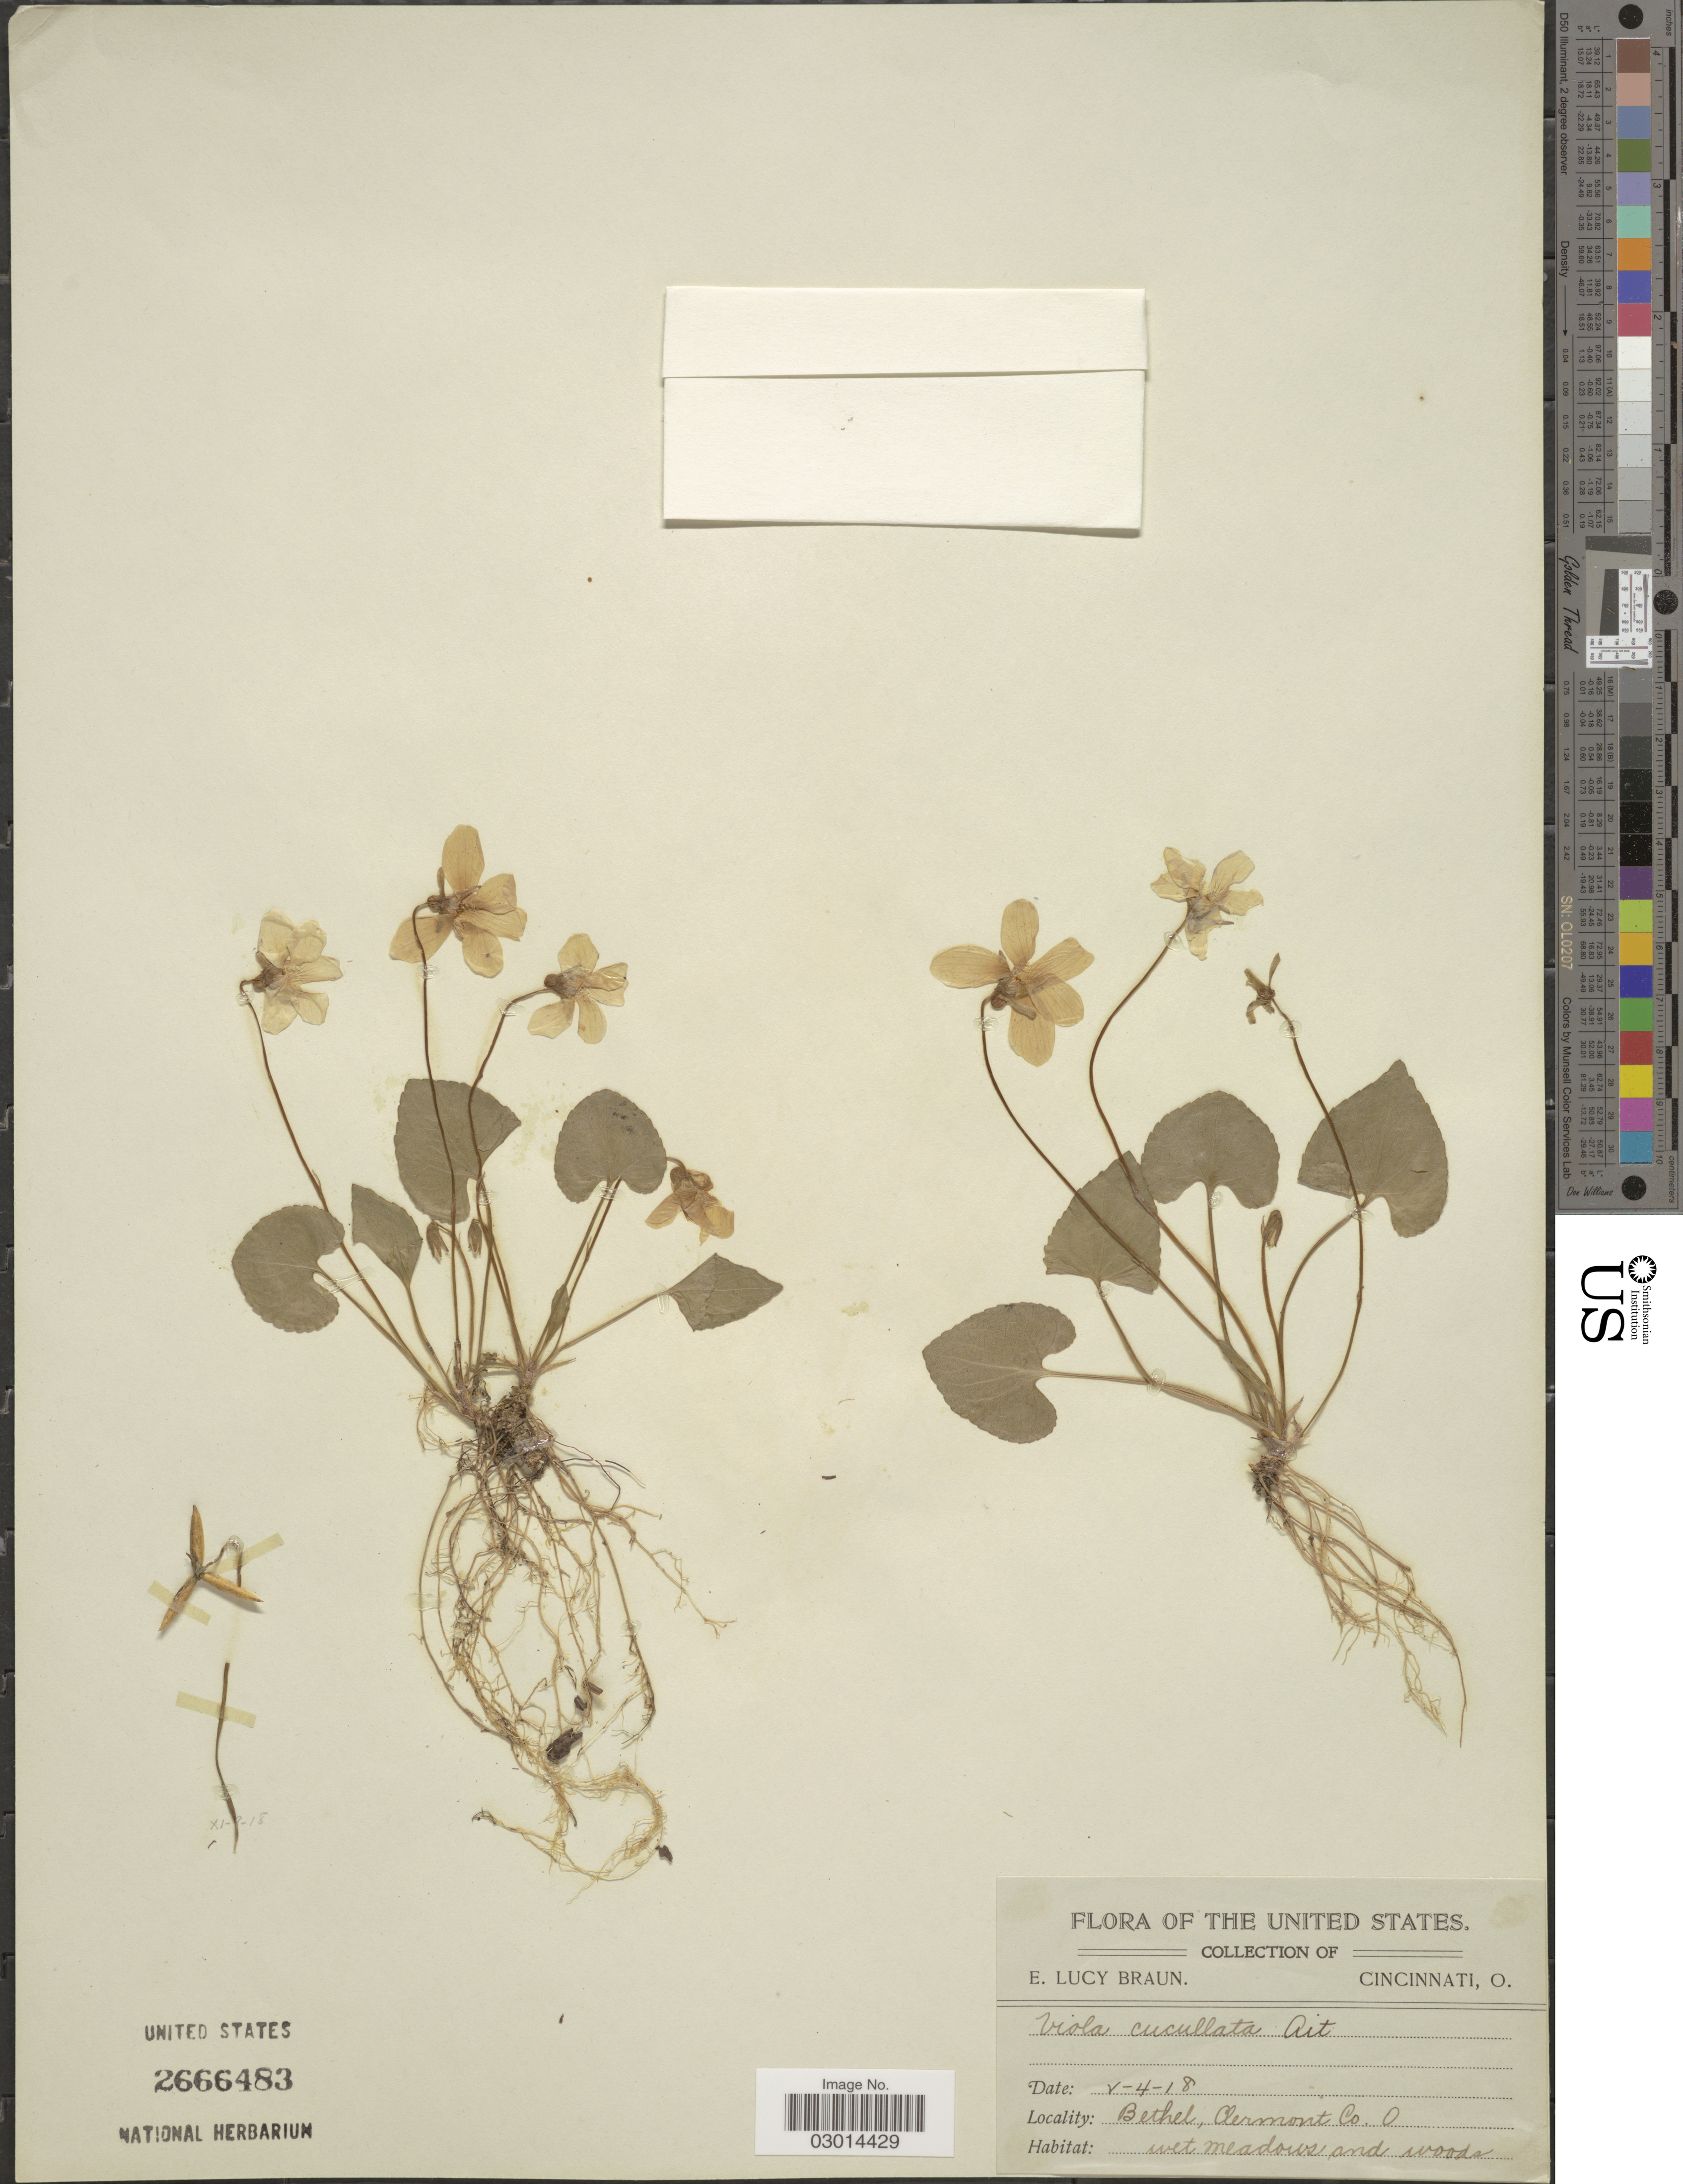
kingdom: Plantae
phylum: Tracheophyta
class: Magnoliopsida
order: Malpighiales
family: Violaceae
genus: Viola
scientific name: Viola cucullata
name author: Aiton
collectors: E. L. Braun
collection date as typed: Transcribed d/m/y: 4/5/18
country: United States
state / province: Ohio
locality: Bethel, Clermont Co.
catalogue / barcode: US 2666483